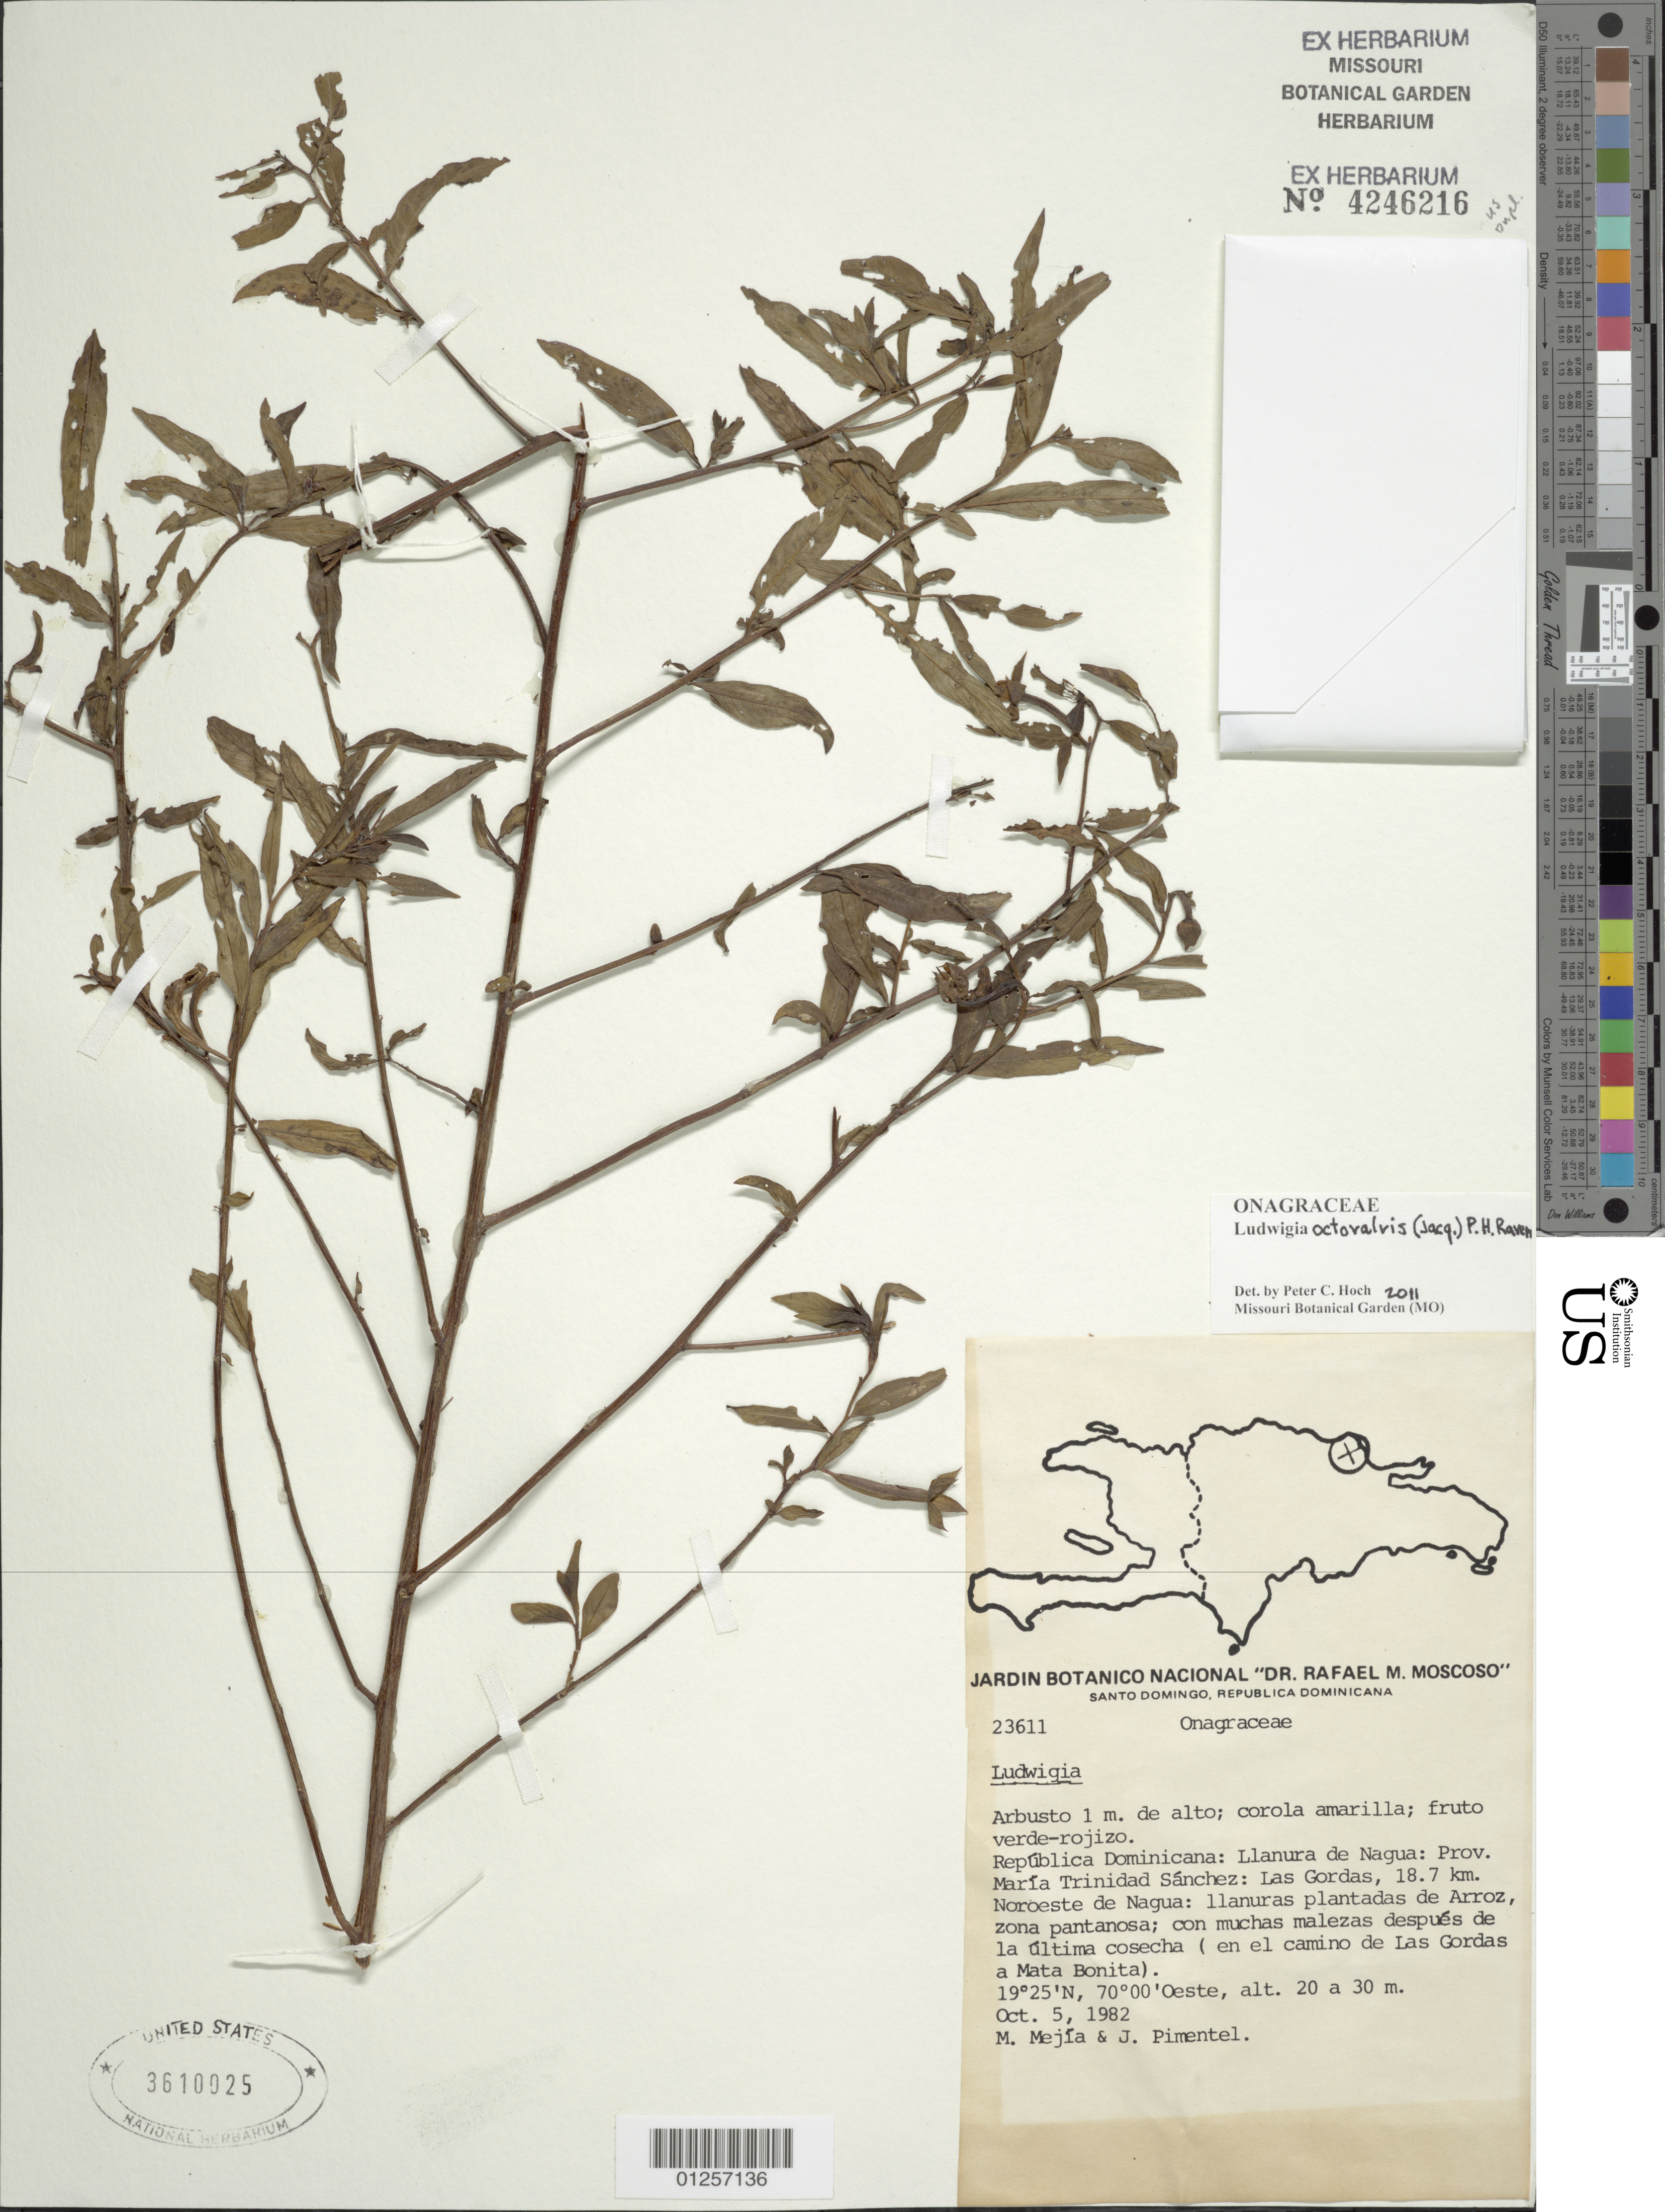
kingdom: Plantae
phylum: Tracheophyta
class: Magnoliopsida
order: Myrtales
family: Onagraceae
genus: Ludwigia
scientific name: Ludwigia octovalvis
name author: (Jacq.) P.H. Raven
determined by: Hoch, P. C.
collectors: M. Mejia & J. Pimentel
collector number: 23611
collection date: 1982-10-05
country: Dominican Republic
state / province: María Trinidad Sánchez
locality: Llanura de Nagua, Las Gordas, 18.7 km noroeste de Nagua. En el camino de Las Gordas a Mata Bonita.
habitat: Llanuras plantadas de arroz, zon pantanosa; con muchas después de la última cosecha.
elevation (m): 20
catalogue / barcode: US 3610025